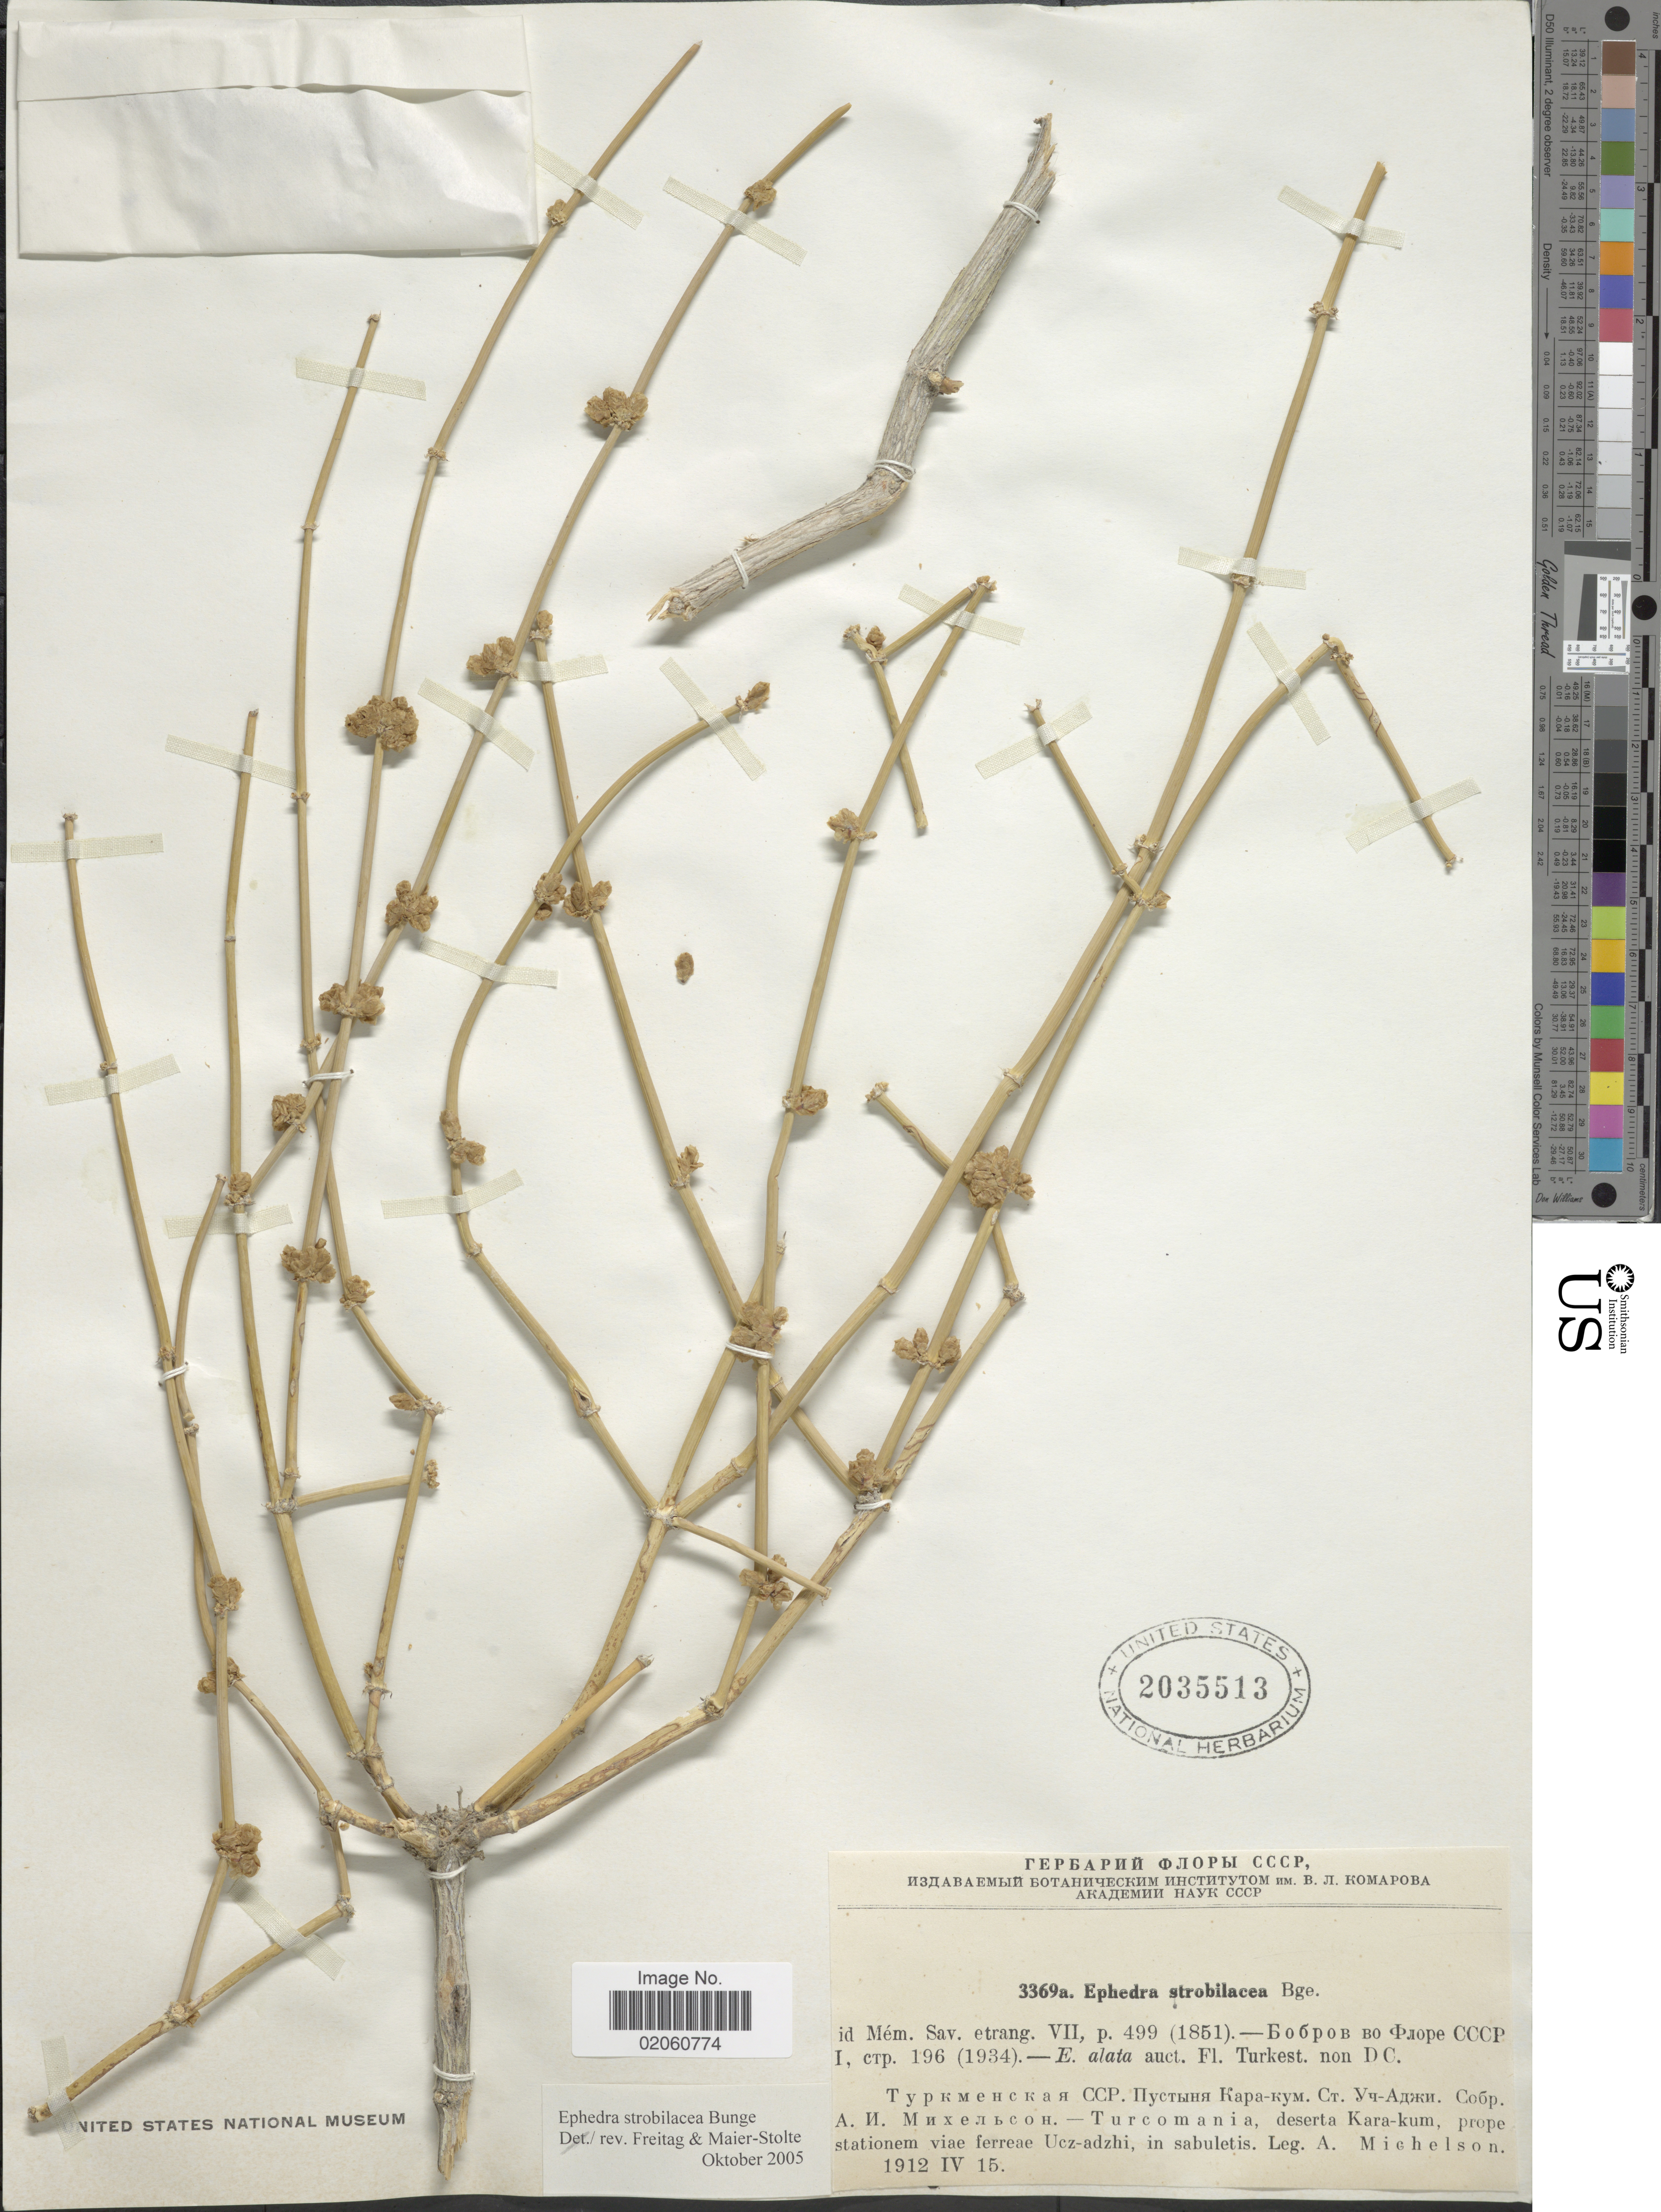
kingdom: Plantae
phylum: Tracheophyta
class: Gnetopsida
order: Ephedrales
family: Ephedraceae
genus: Ephedra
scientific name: Ephedra strobilacea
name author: Bunge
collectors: A. Michelson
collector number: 3369a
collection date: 1912-04-15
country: Turkmenistan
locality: Turcomania,deserta Kara-kum, prope stationem viae ferraea Ucz-adzhi, in sabuletis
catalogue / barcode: US 2035513